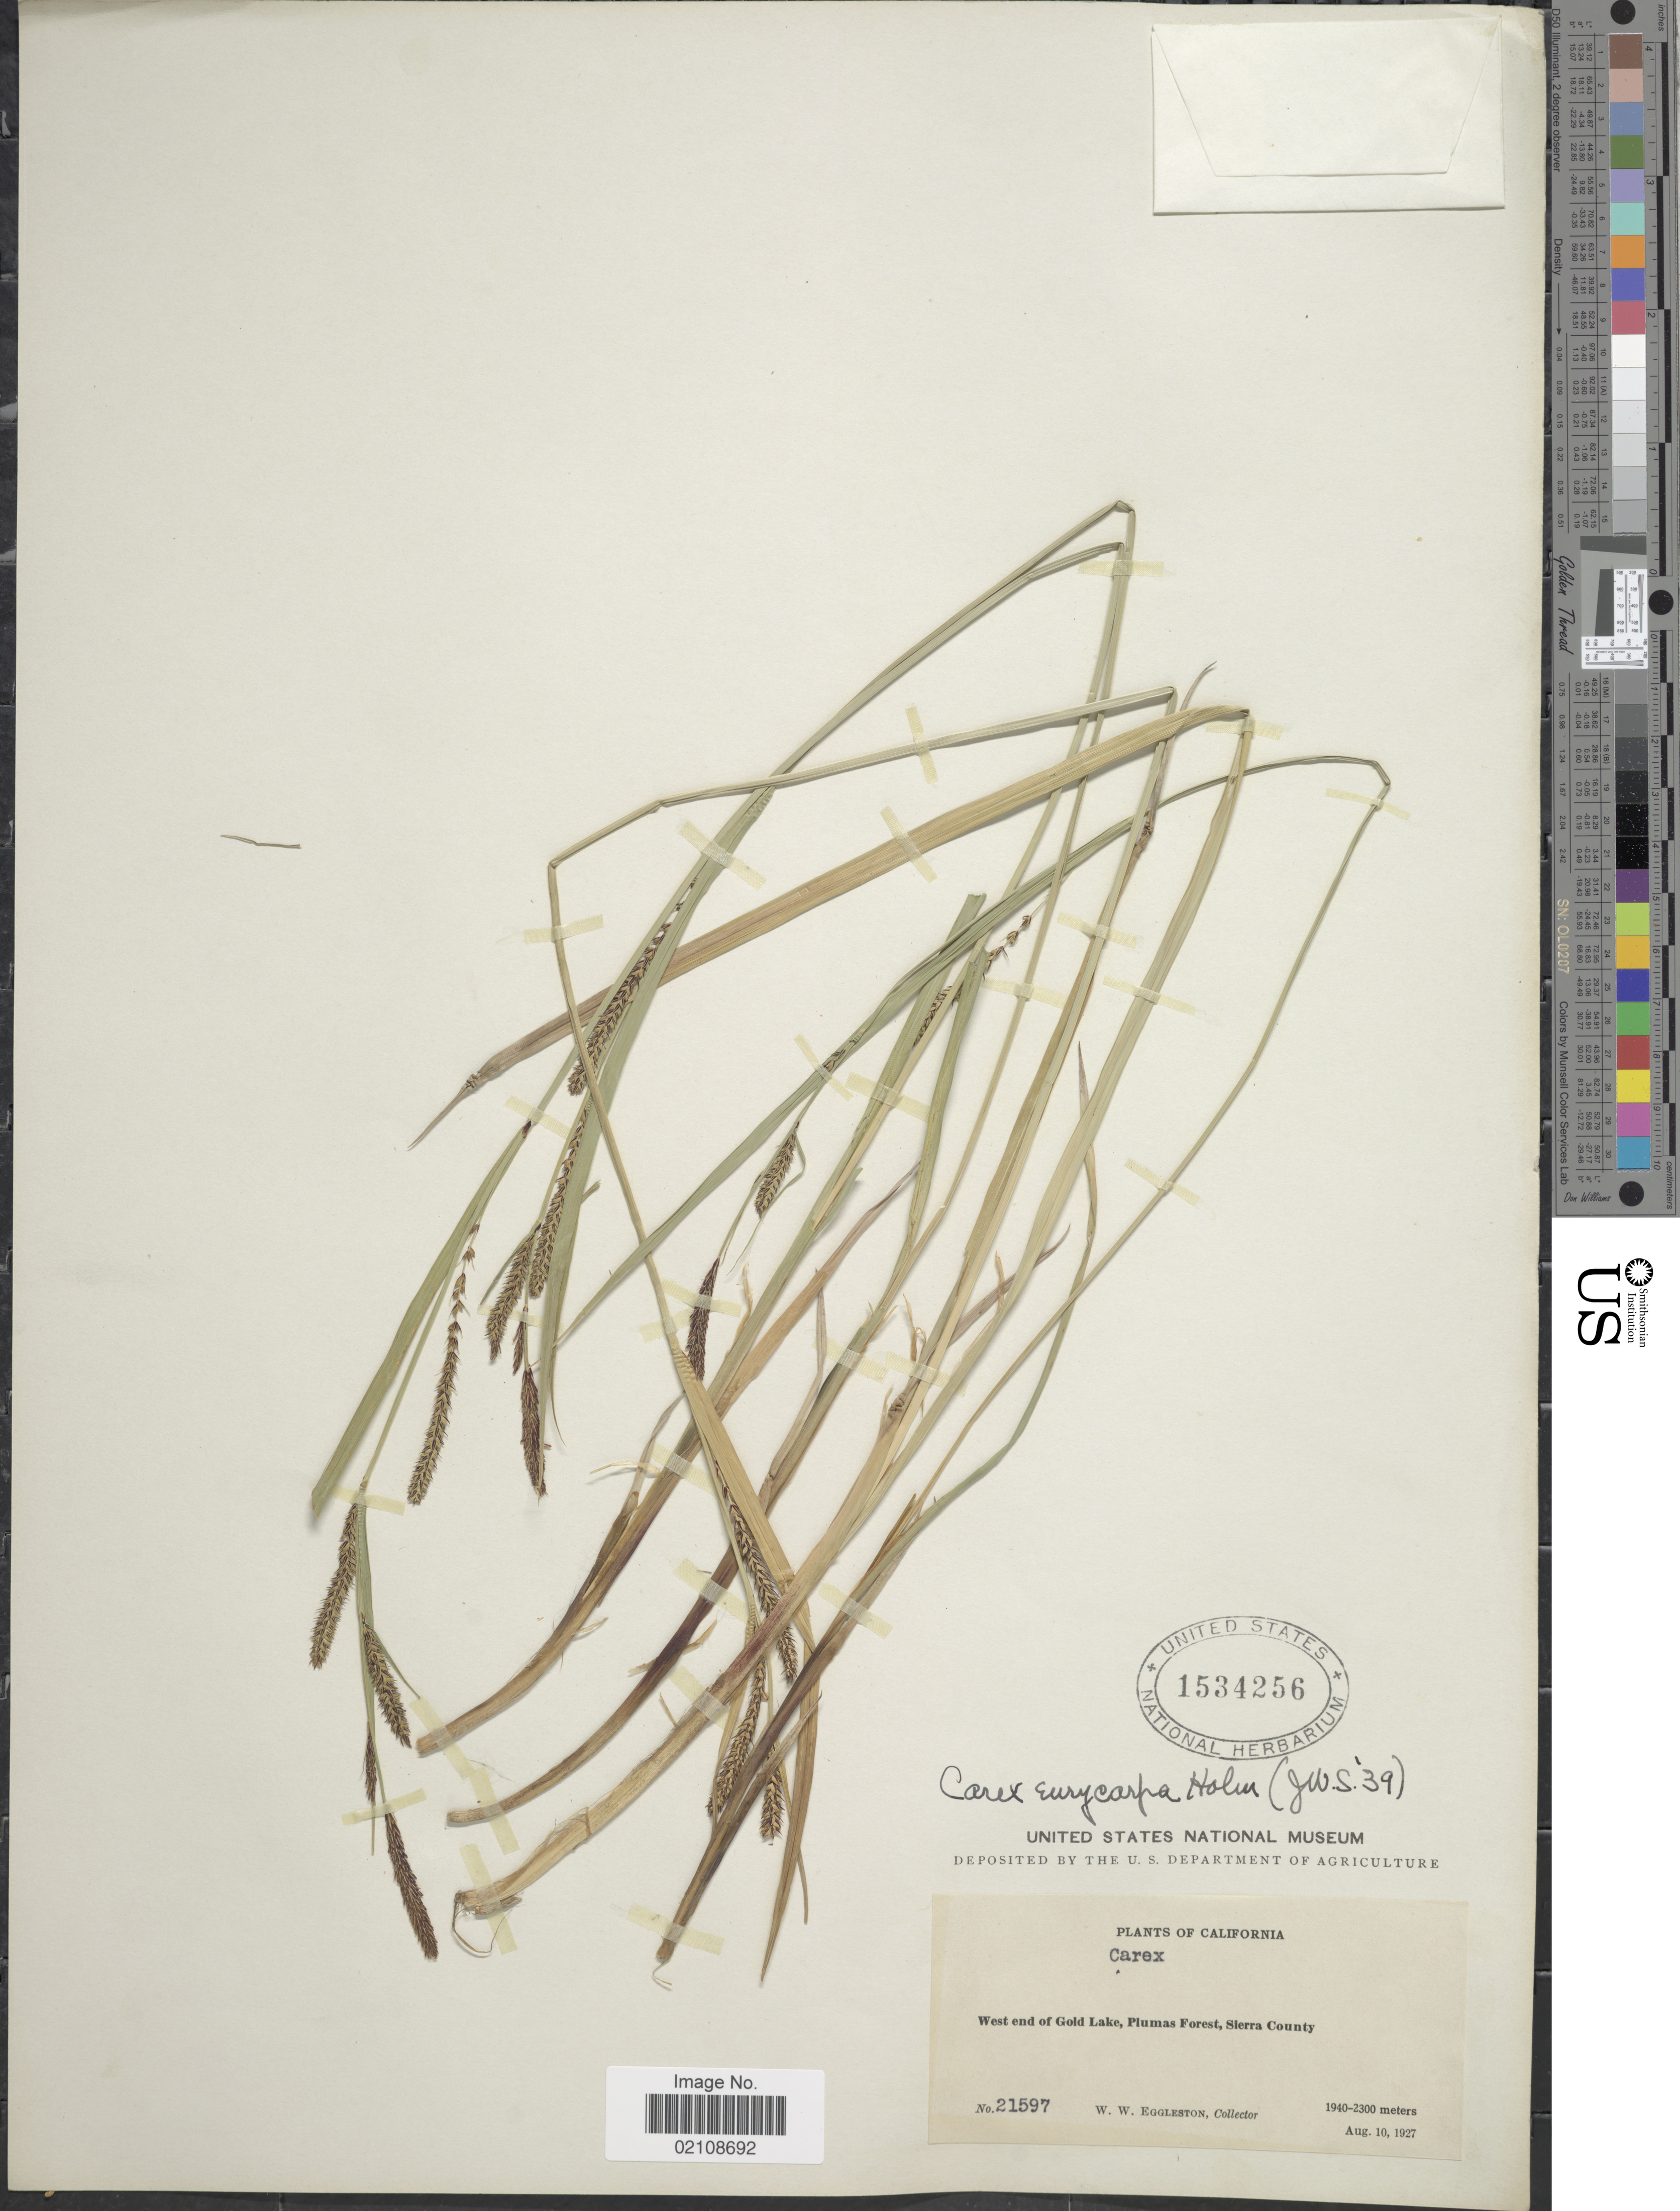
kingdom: Plantae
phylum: Tracheophyta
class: Liliopsida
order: Poales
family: Cyperaceae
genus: Carex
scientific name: Carex angustata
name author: Boott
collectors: W. W. Eggleston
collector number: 21597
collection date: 1927-08-10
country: United States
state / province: California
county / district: Sierra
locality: West end of Gold Lake, Plumas Forest, Sierra County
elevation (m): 1940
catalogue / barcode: US 1534256